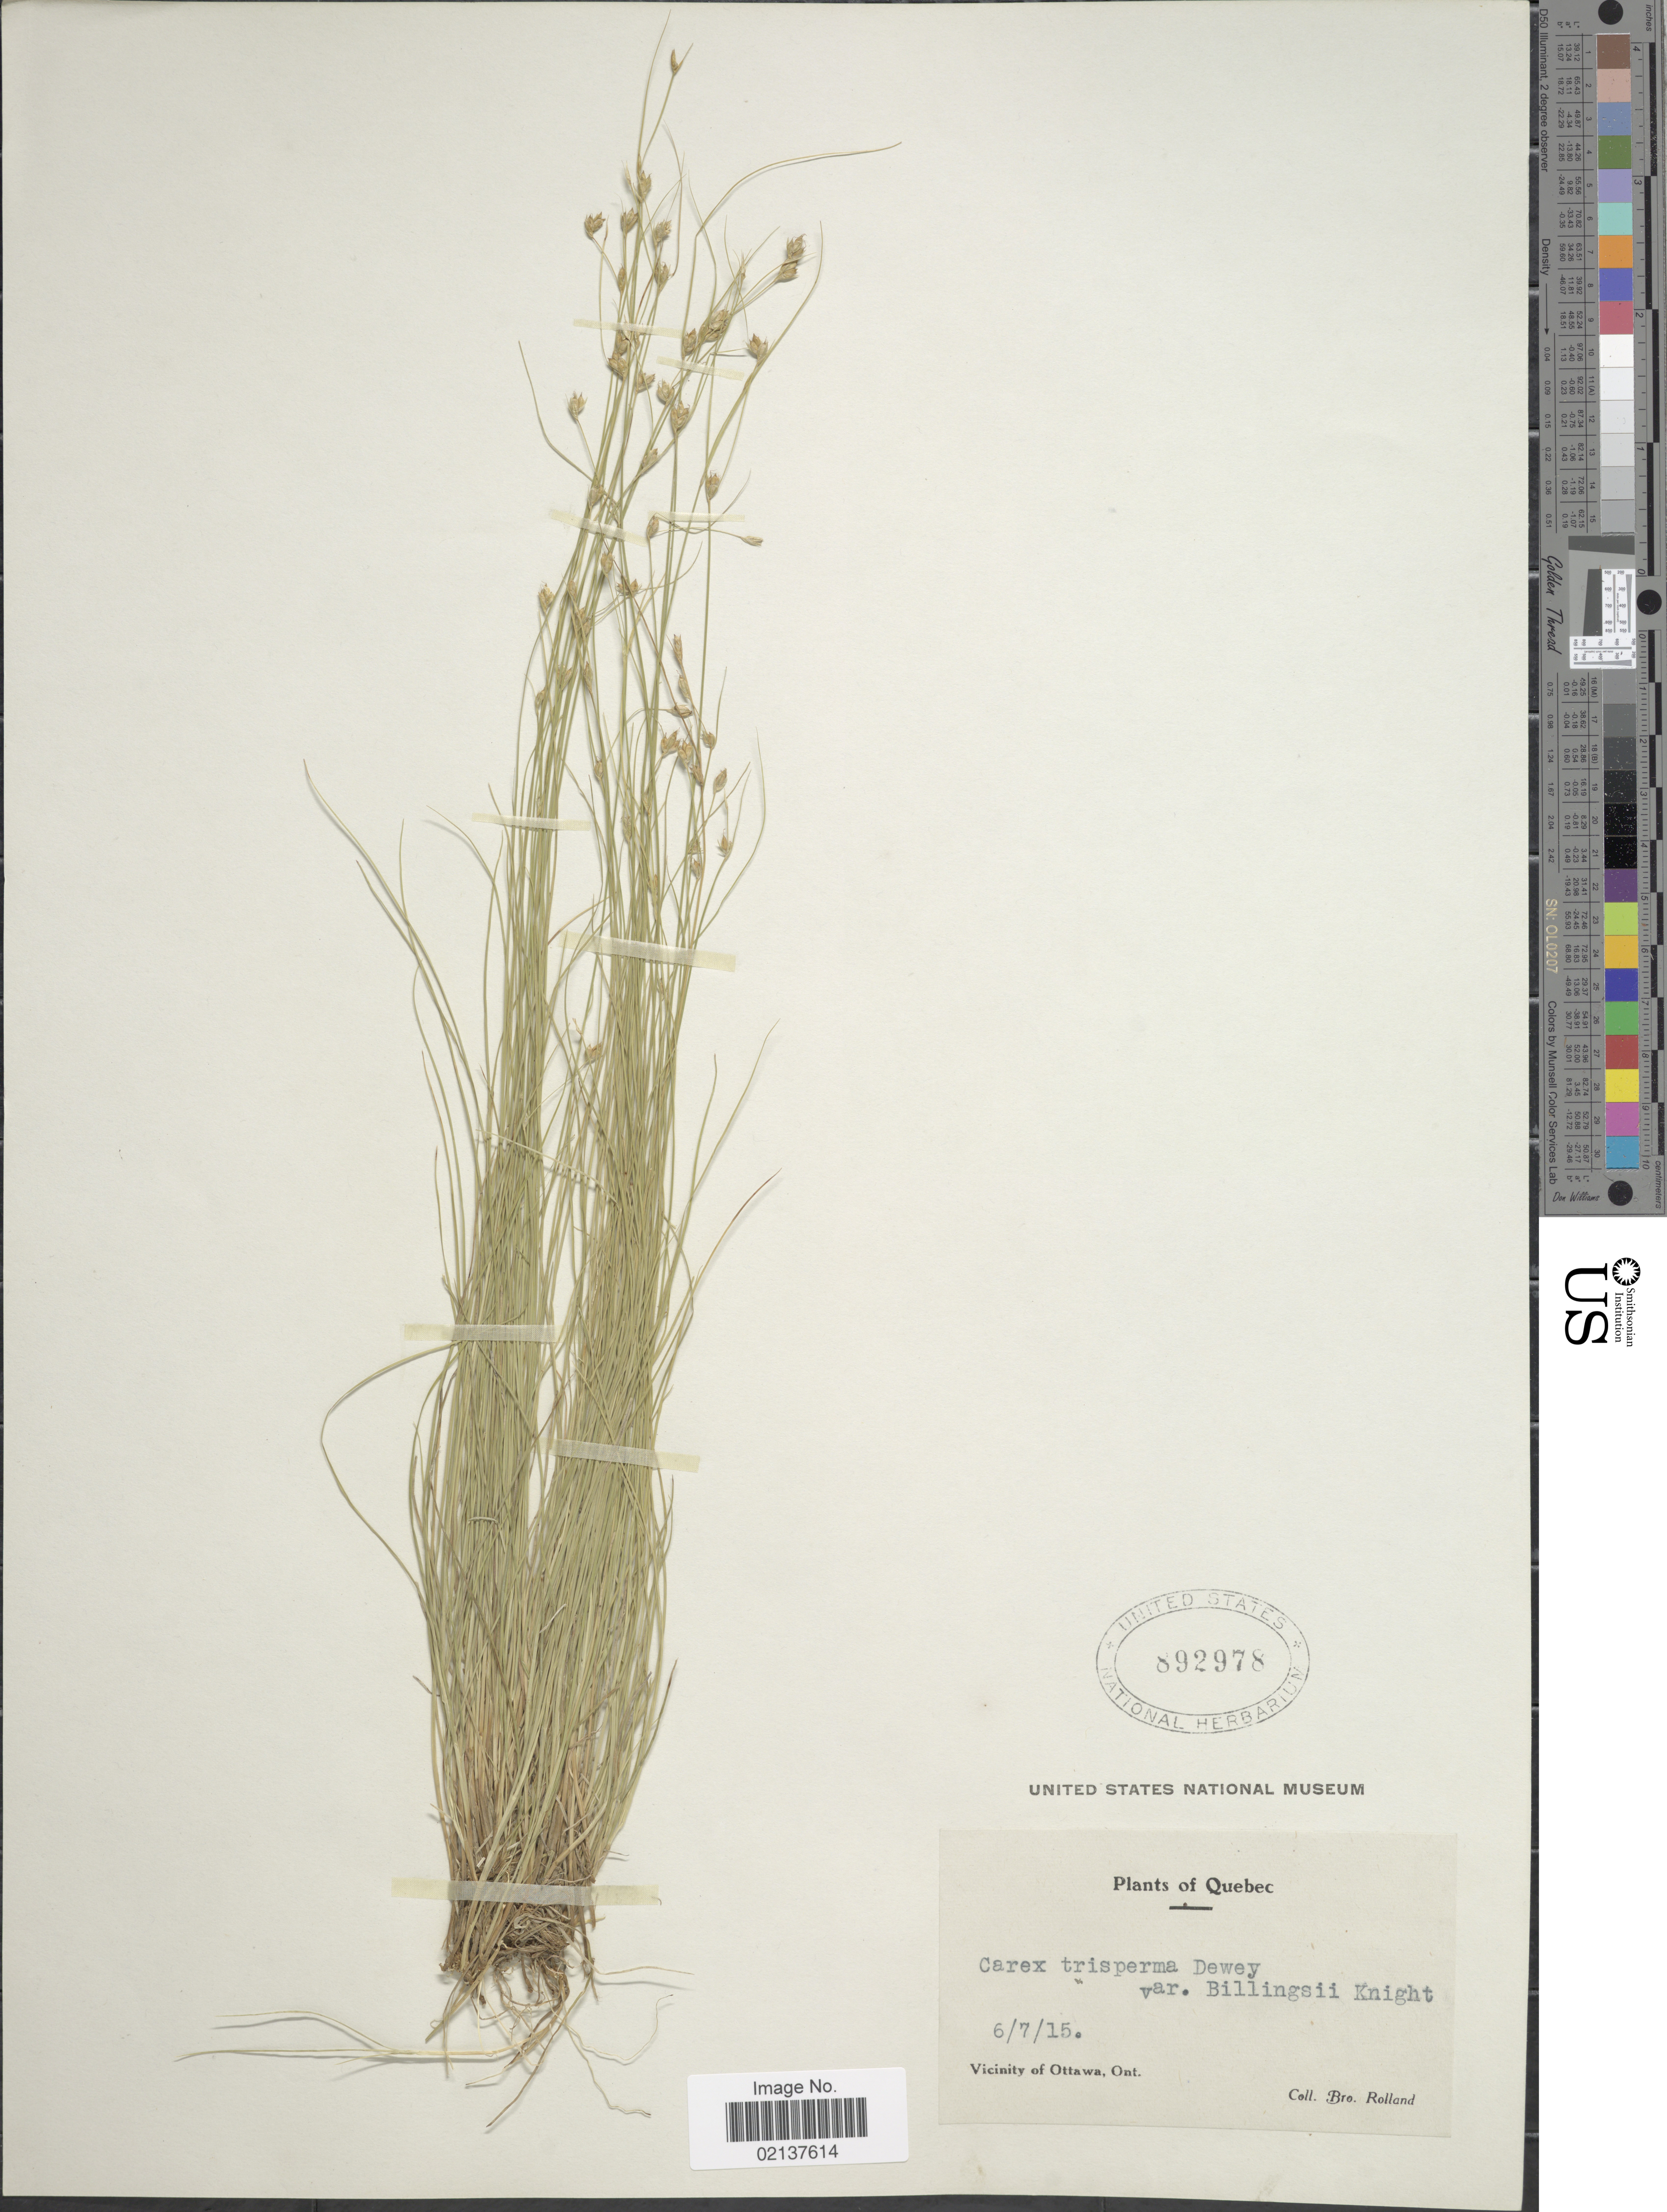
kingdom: Plantae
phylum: Tracheophyta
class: Liliopsida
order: Poales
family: Cyperaceae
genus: Carex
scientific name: Carex trisperma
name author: Dewey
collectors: B. Rolland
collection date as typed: Transcribed d/m/y: 6/7/15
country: Canada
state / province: Ontario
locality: Vicinity of Ottawa, Ont.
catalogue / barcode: US 892978